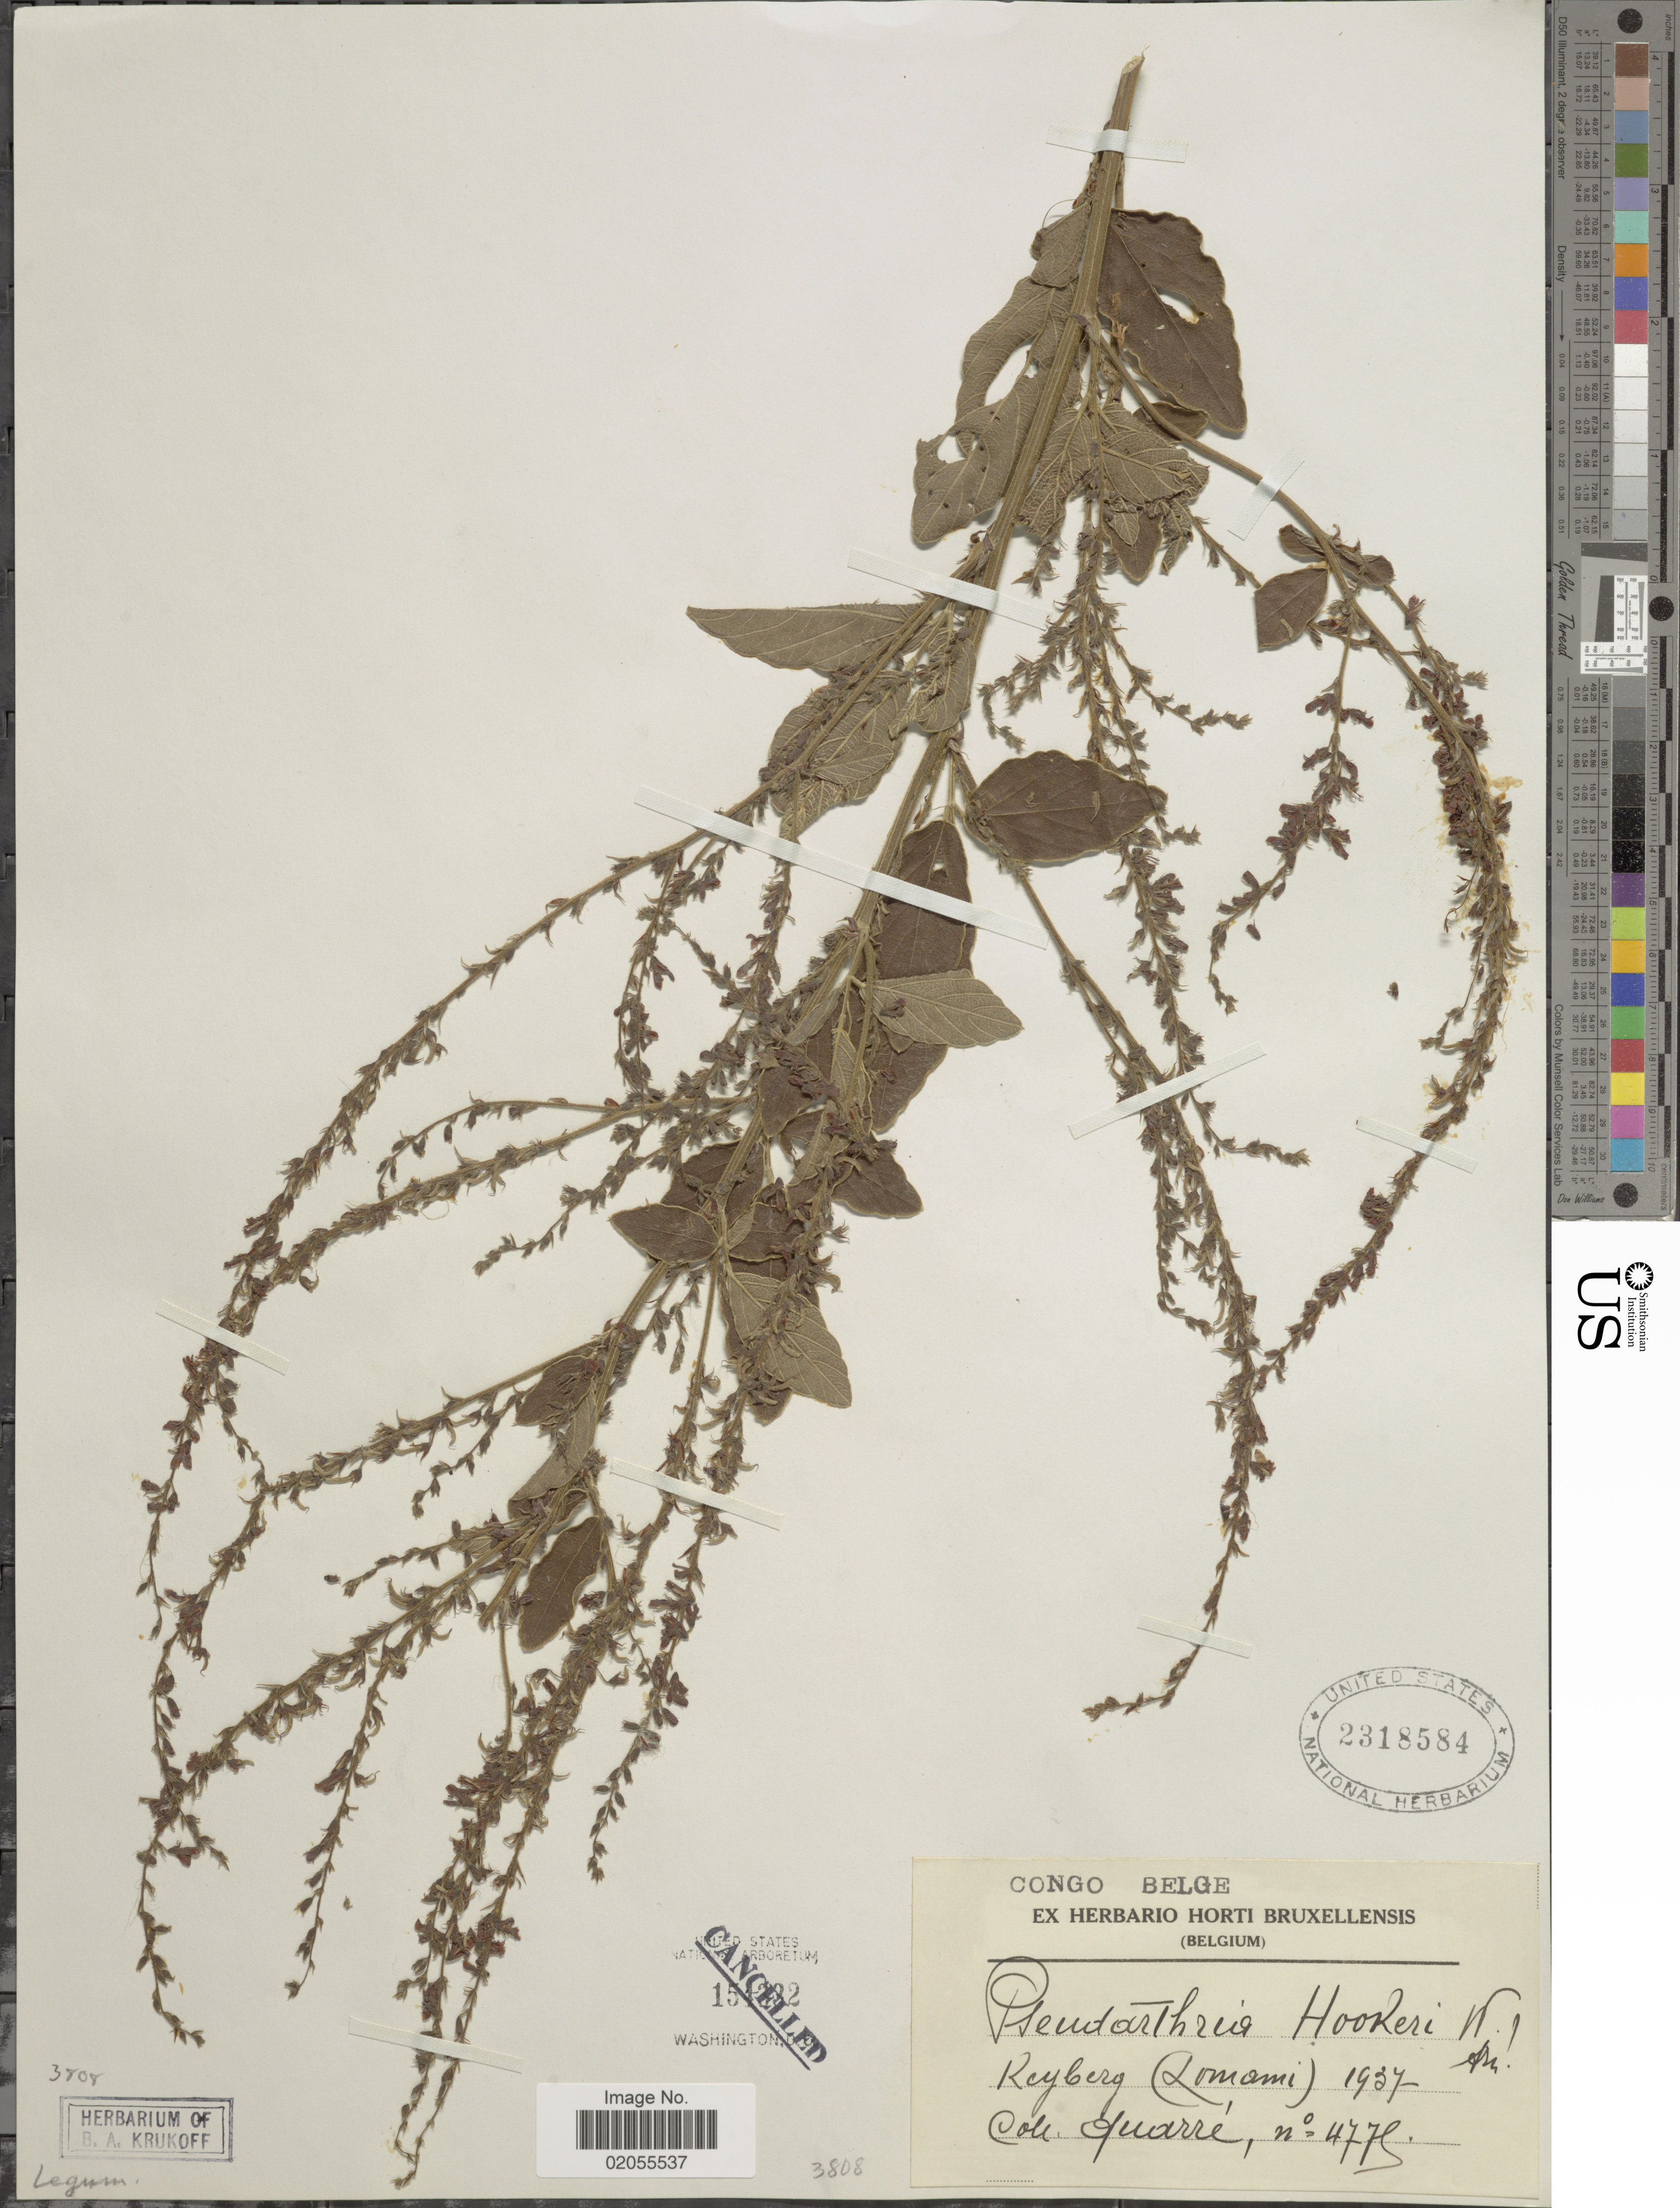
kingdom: Plantae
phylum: Tracheophyta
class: Magnoliopsida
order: Fabales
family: Fabaceae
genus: Pseudarthria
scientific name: Pseudarthria hookeri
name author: Wight & Arn.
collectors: -. Quarre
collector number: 4775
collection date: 1937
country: Congo, Democratic Republic of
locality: Congo Belge, Keyberg (Lomami)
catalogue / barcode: US 2318584